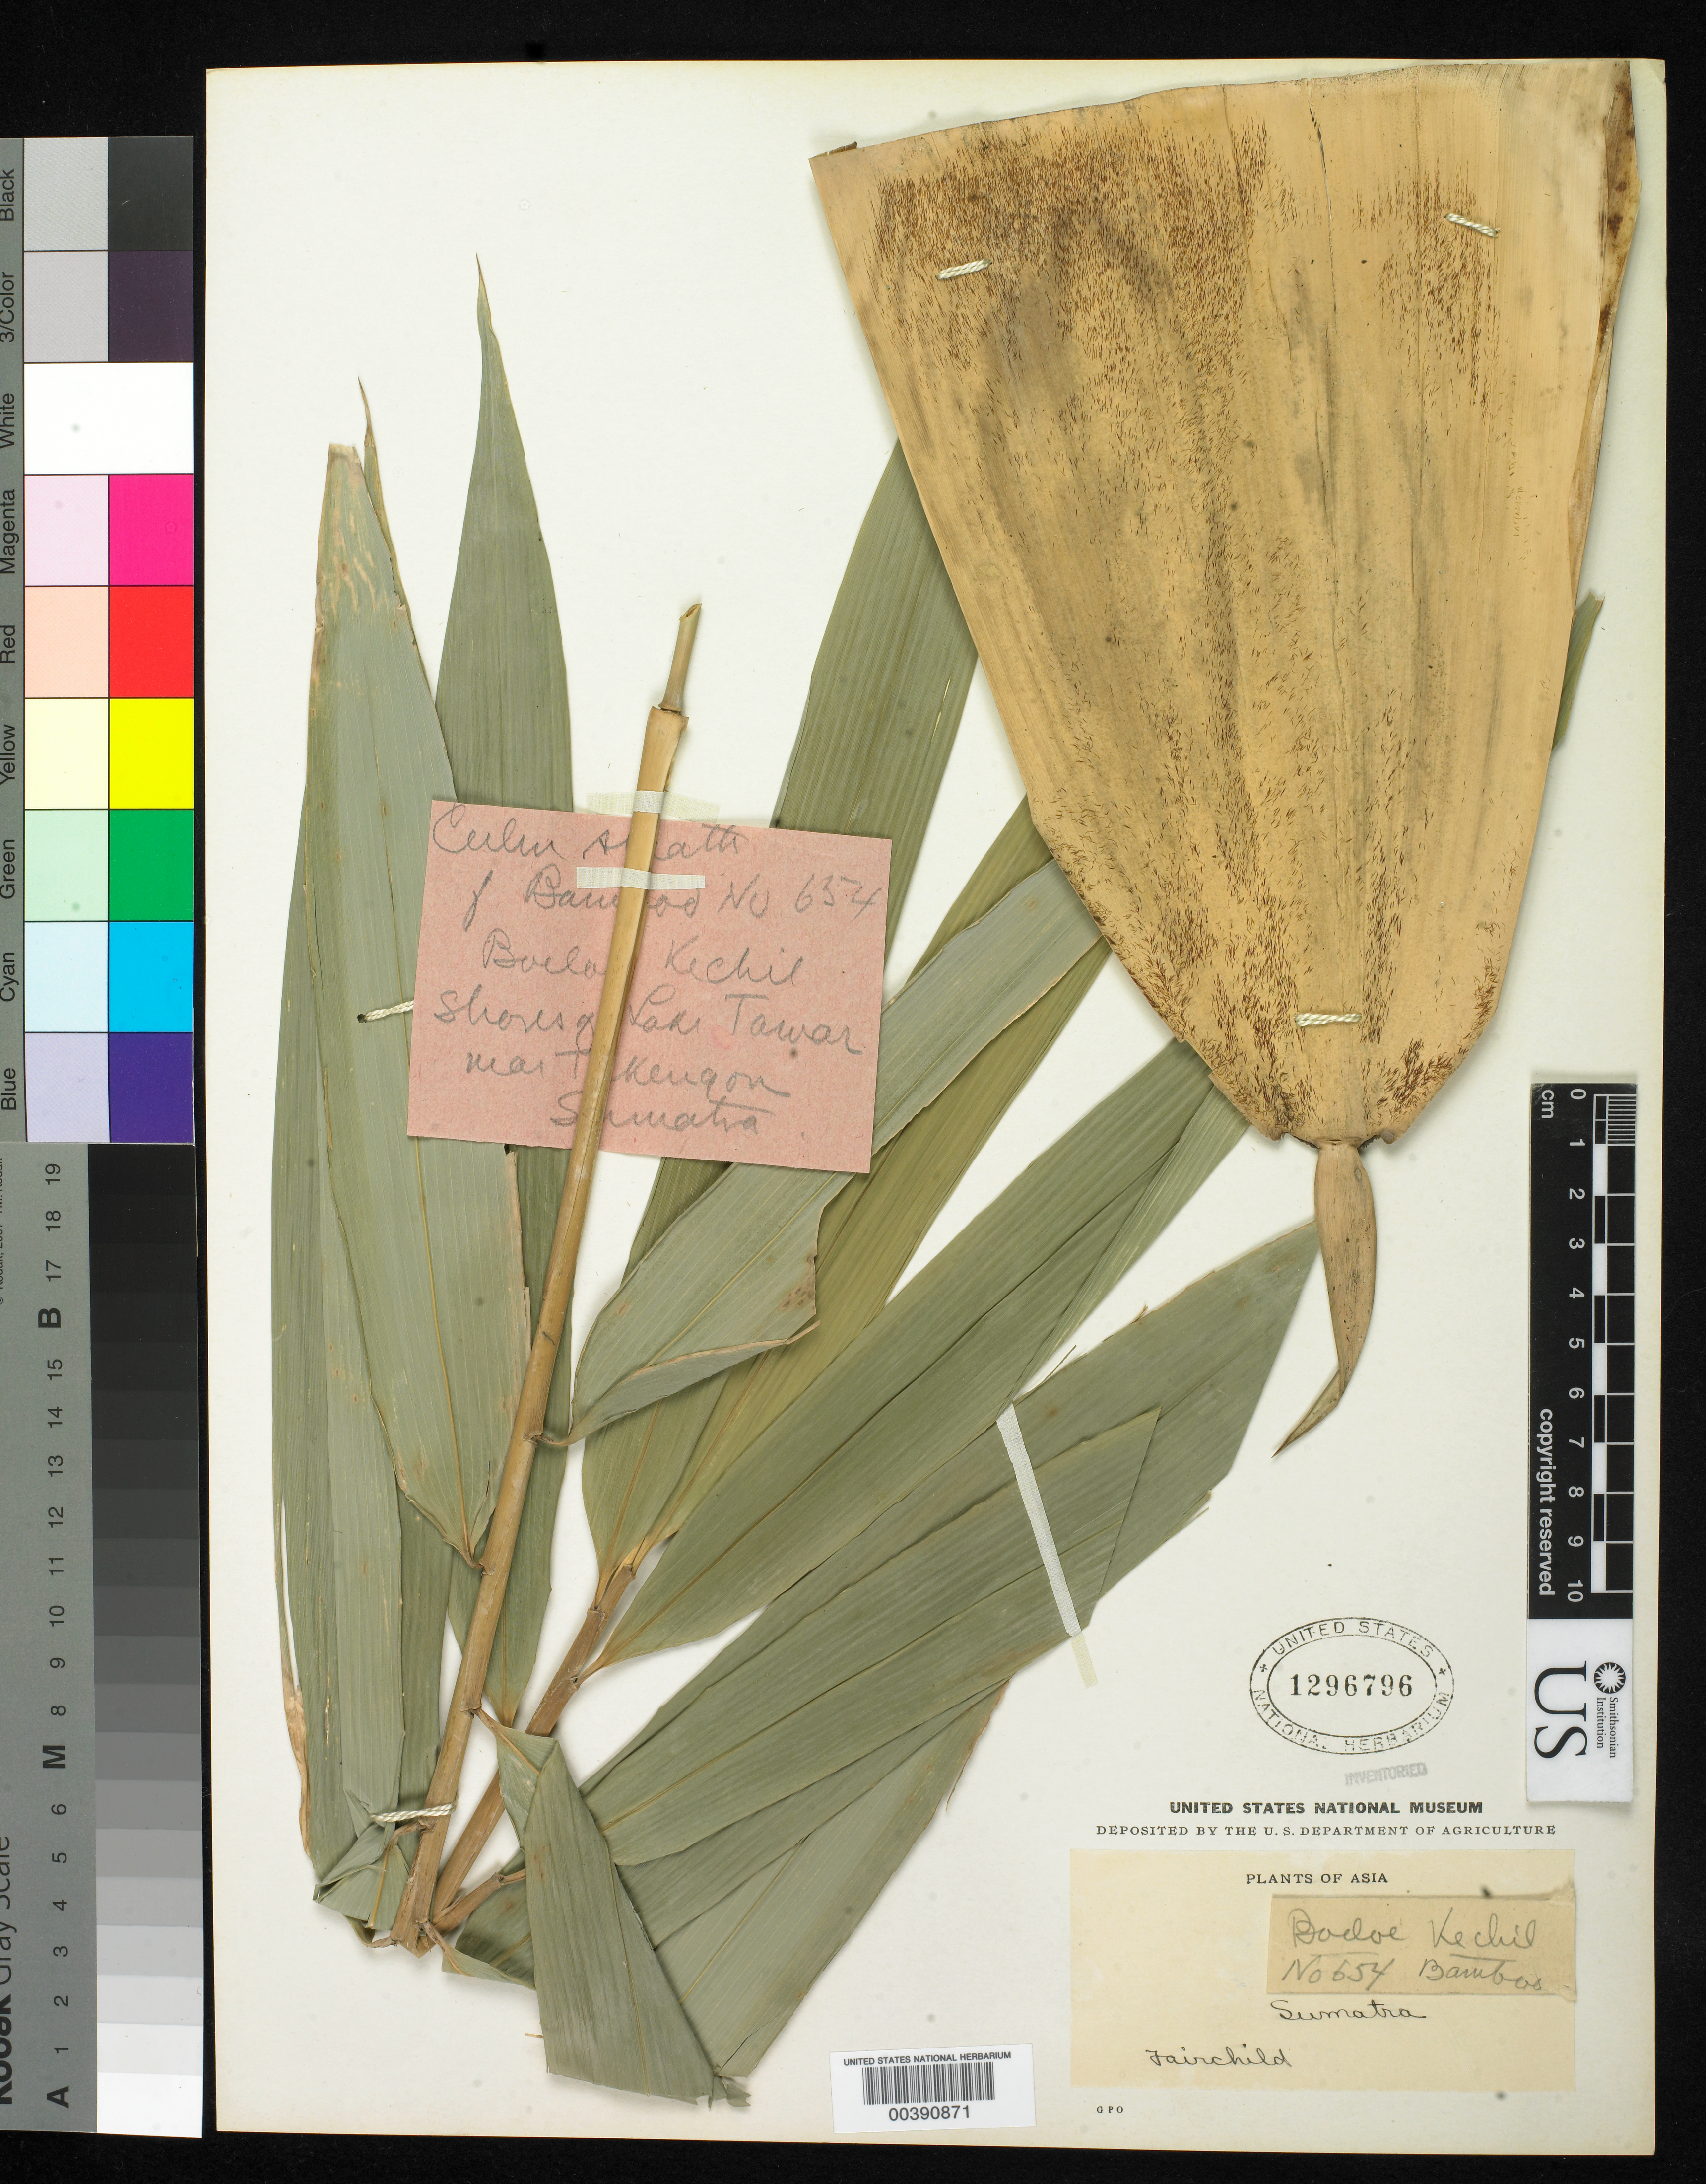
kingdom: Plantae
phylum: Tracheophyta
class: Liliopsida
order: Poales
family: Poaceae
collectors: D. Fairchild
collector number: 654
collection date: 1926-03-09 or 1926-09-03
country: Indonesia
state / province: Sumatra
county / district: Aceh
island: Sumatra I.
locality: Shore of Lake Tawar, near Takevgoa (sp?)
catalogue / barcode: US 1296796